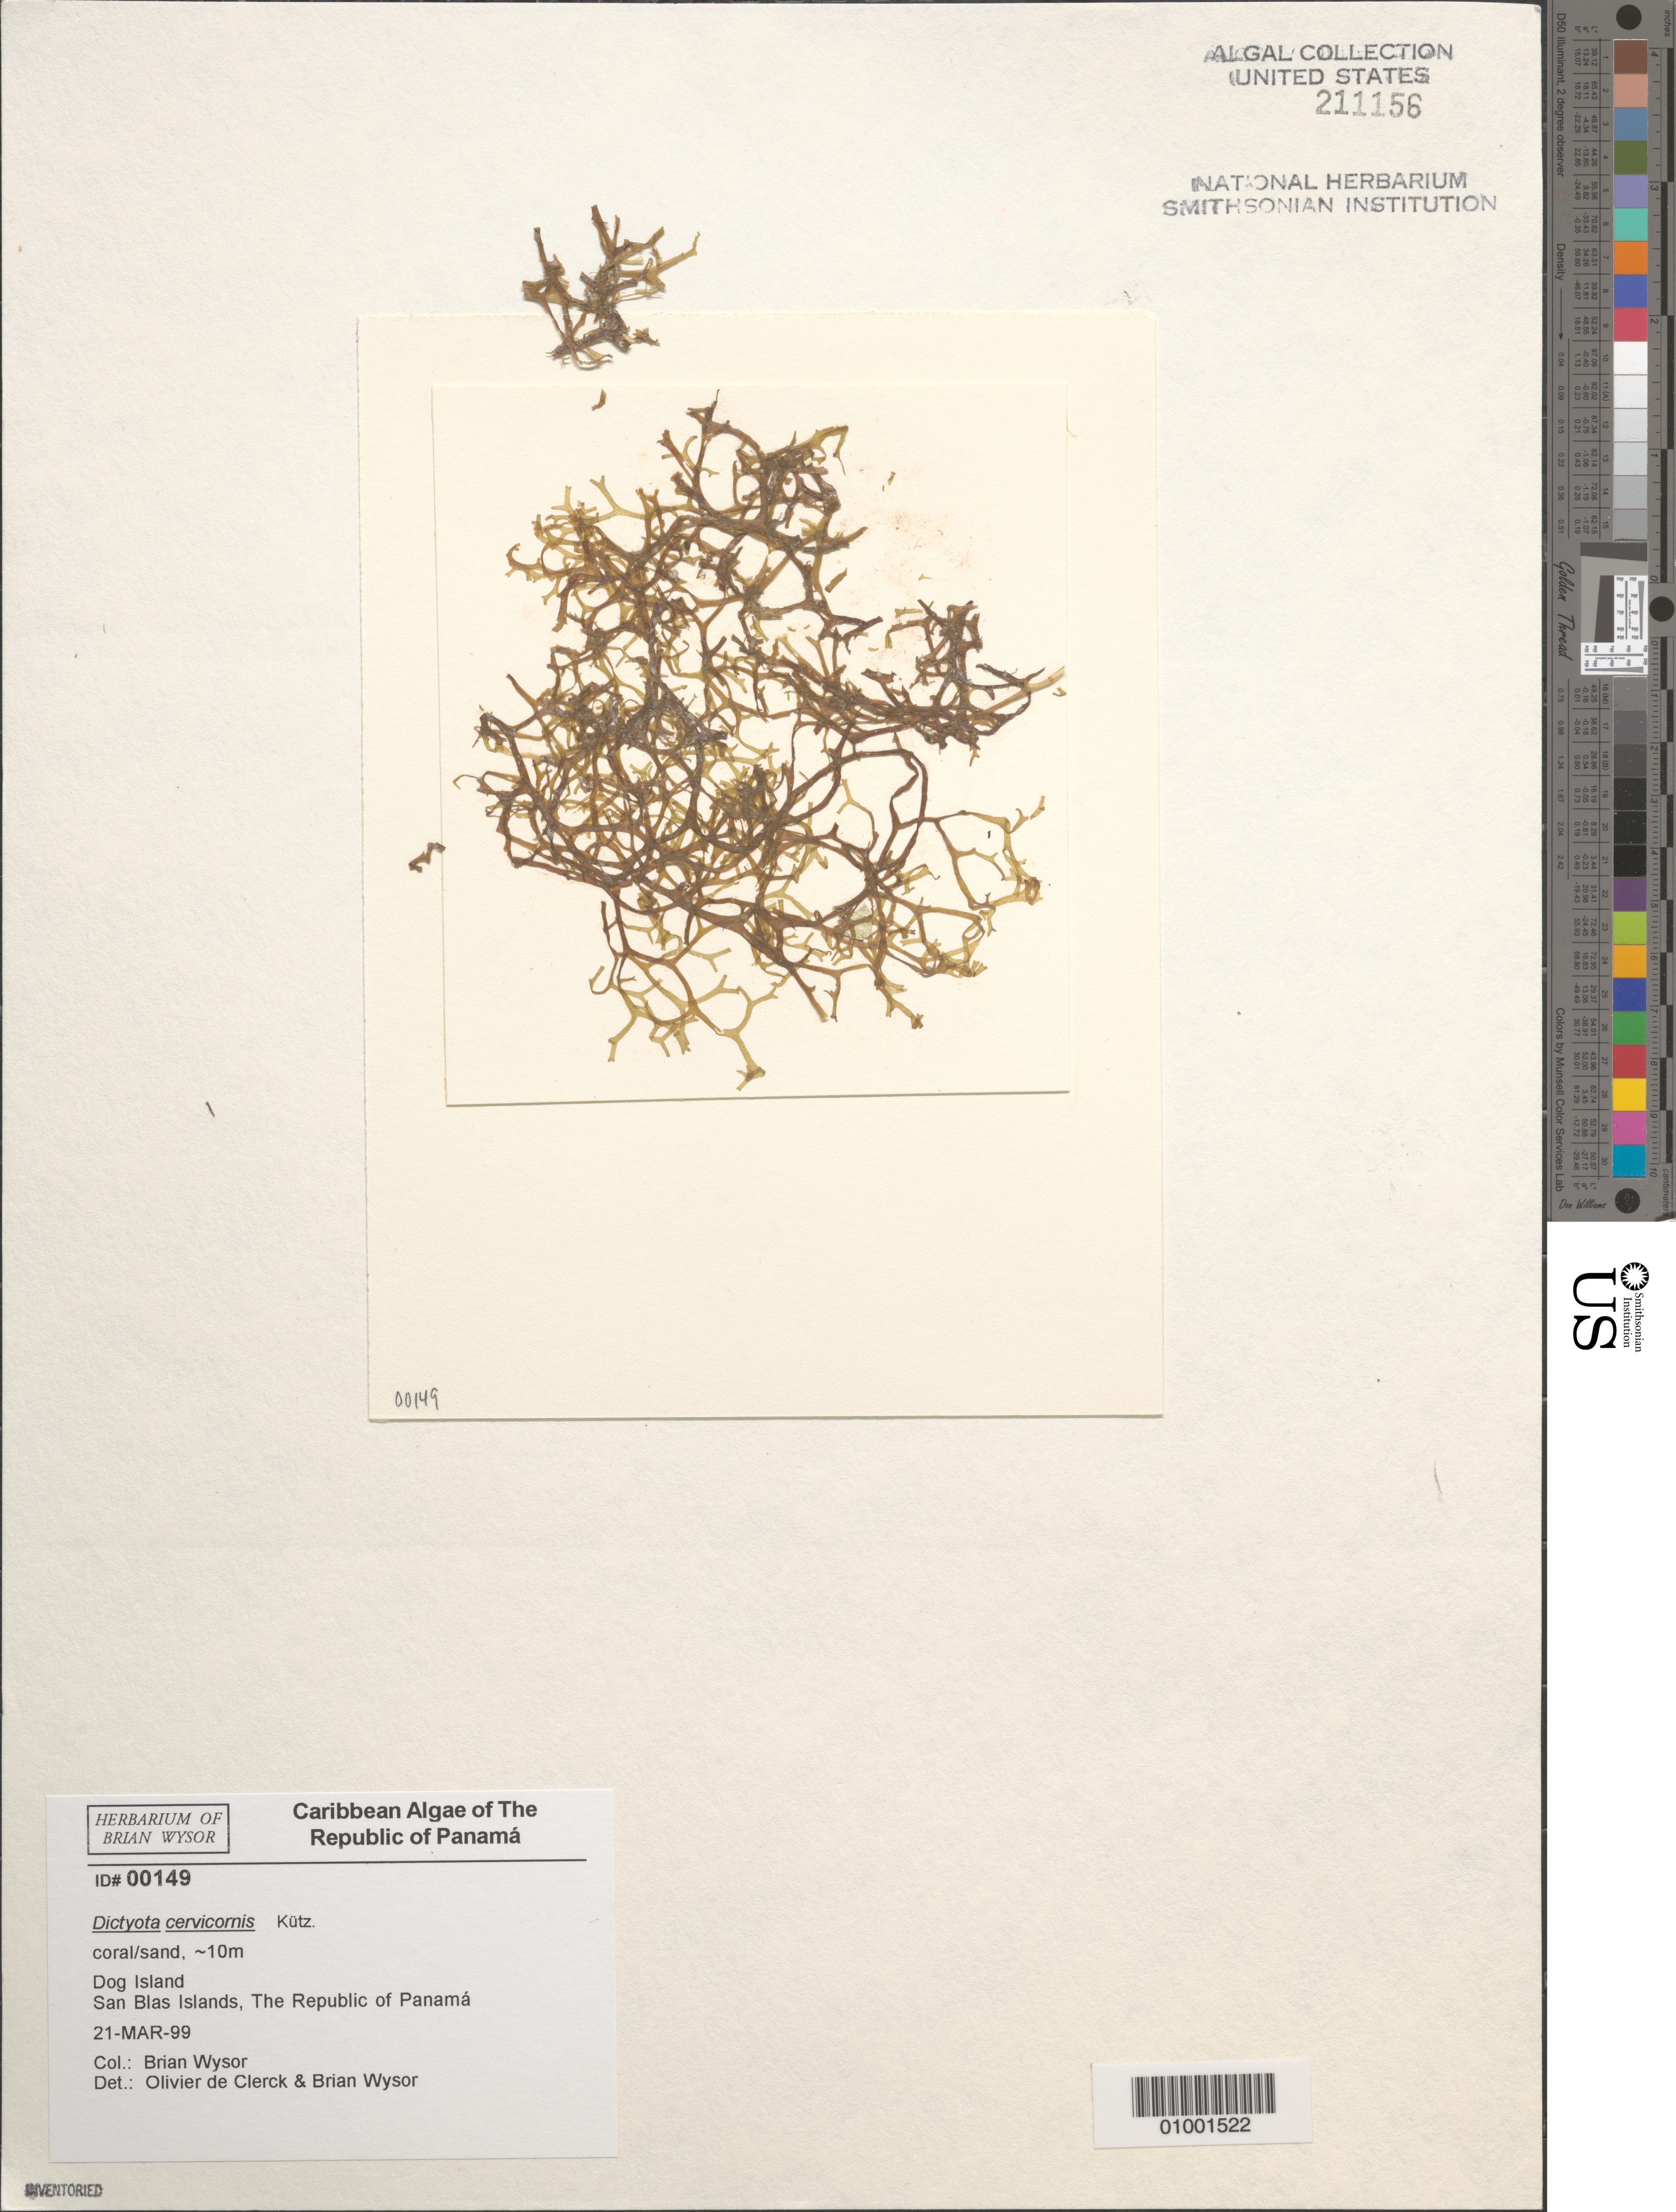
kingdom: Chromista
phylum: Ochrophyta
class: Phaeophyceae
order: Dictyotales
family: Dictyotaceae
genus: Dictyota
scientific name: Dictyota cervicornis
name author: Kütz.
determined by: de Clerck, O.; Wysor, B.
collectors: B. Wysor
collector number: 00149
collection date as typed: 21 Mar 1999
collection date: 1999-03-21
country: Panama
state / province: Kuna Yala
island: Dog Island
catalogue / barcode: US 211156